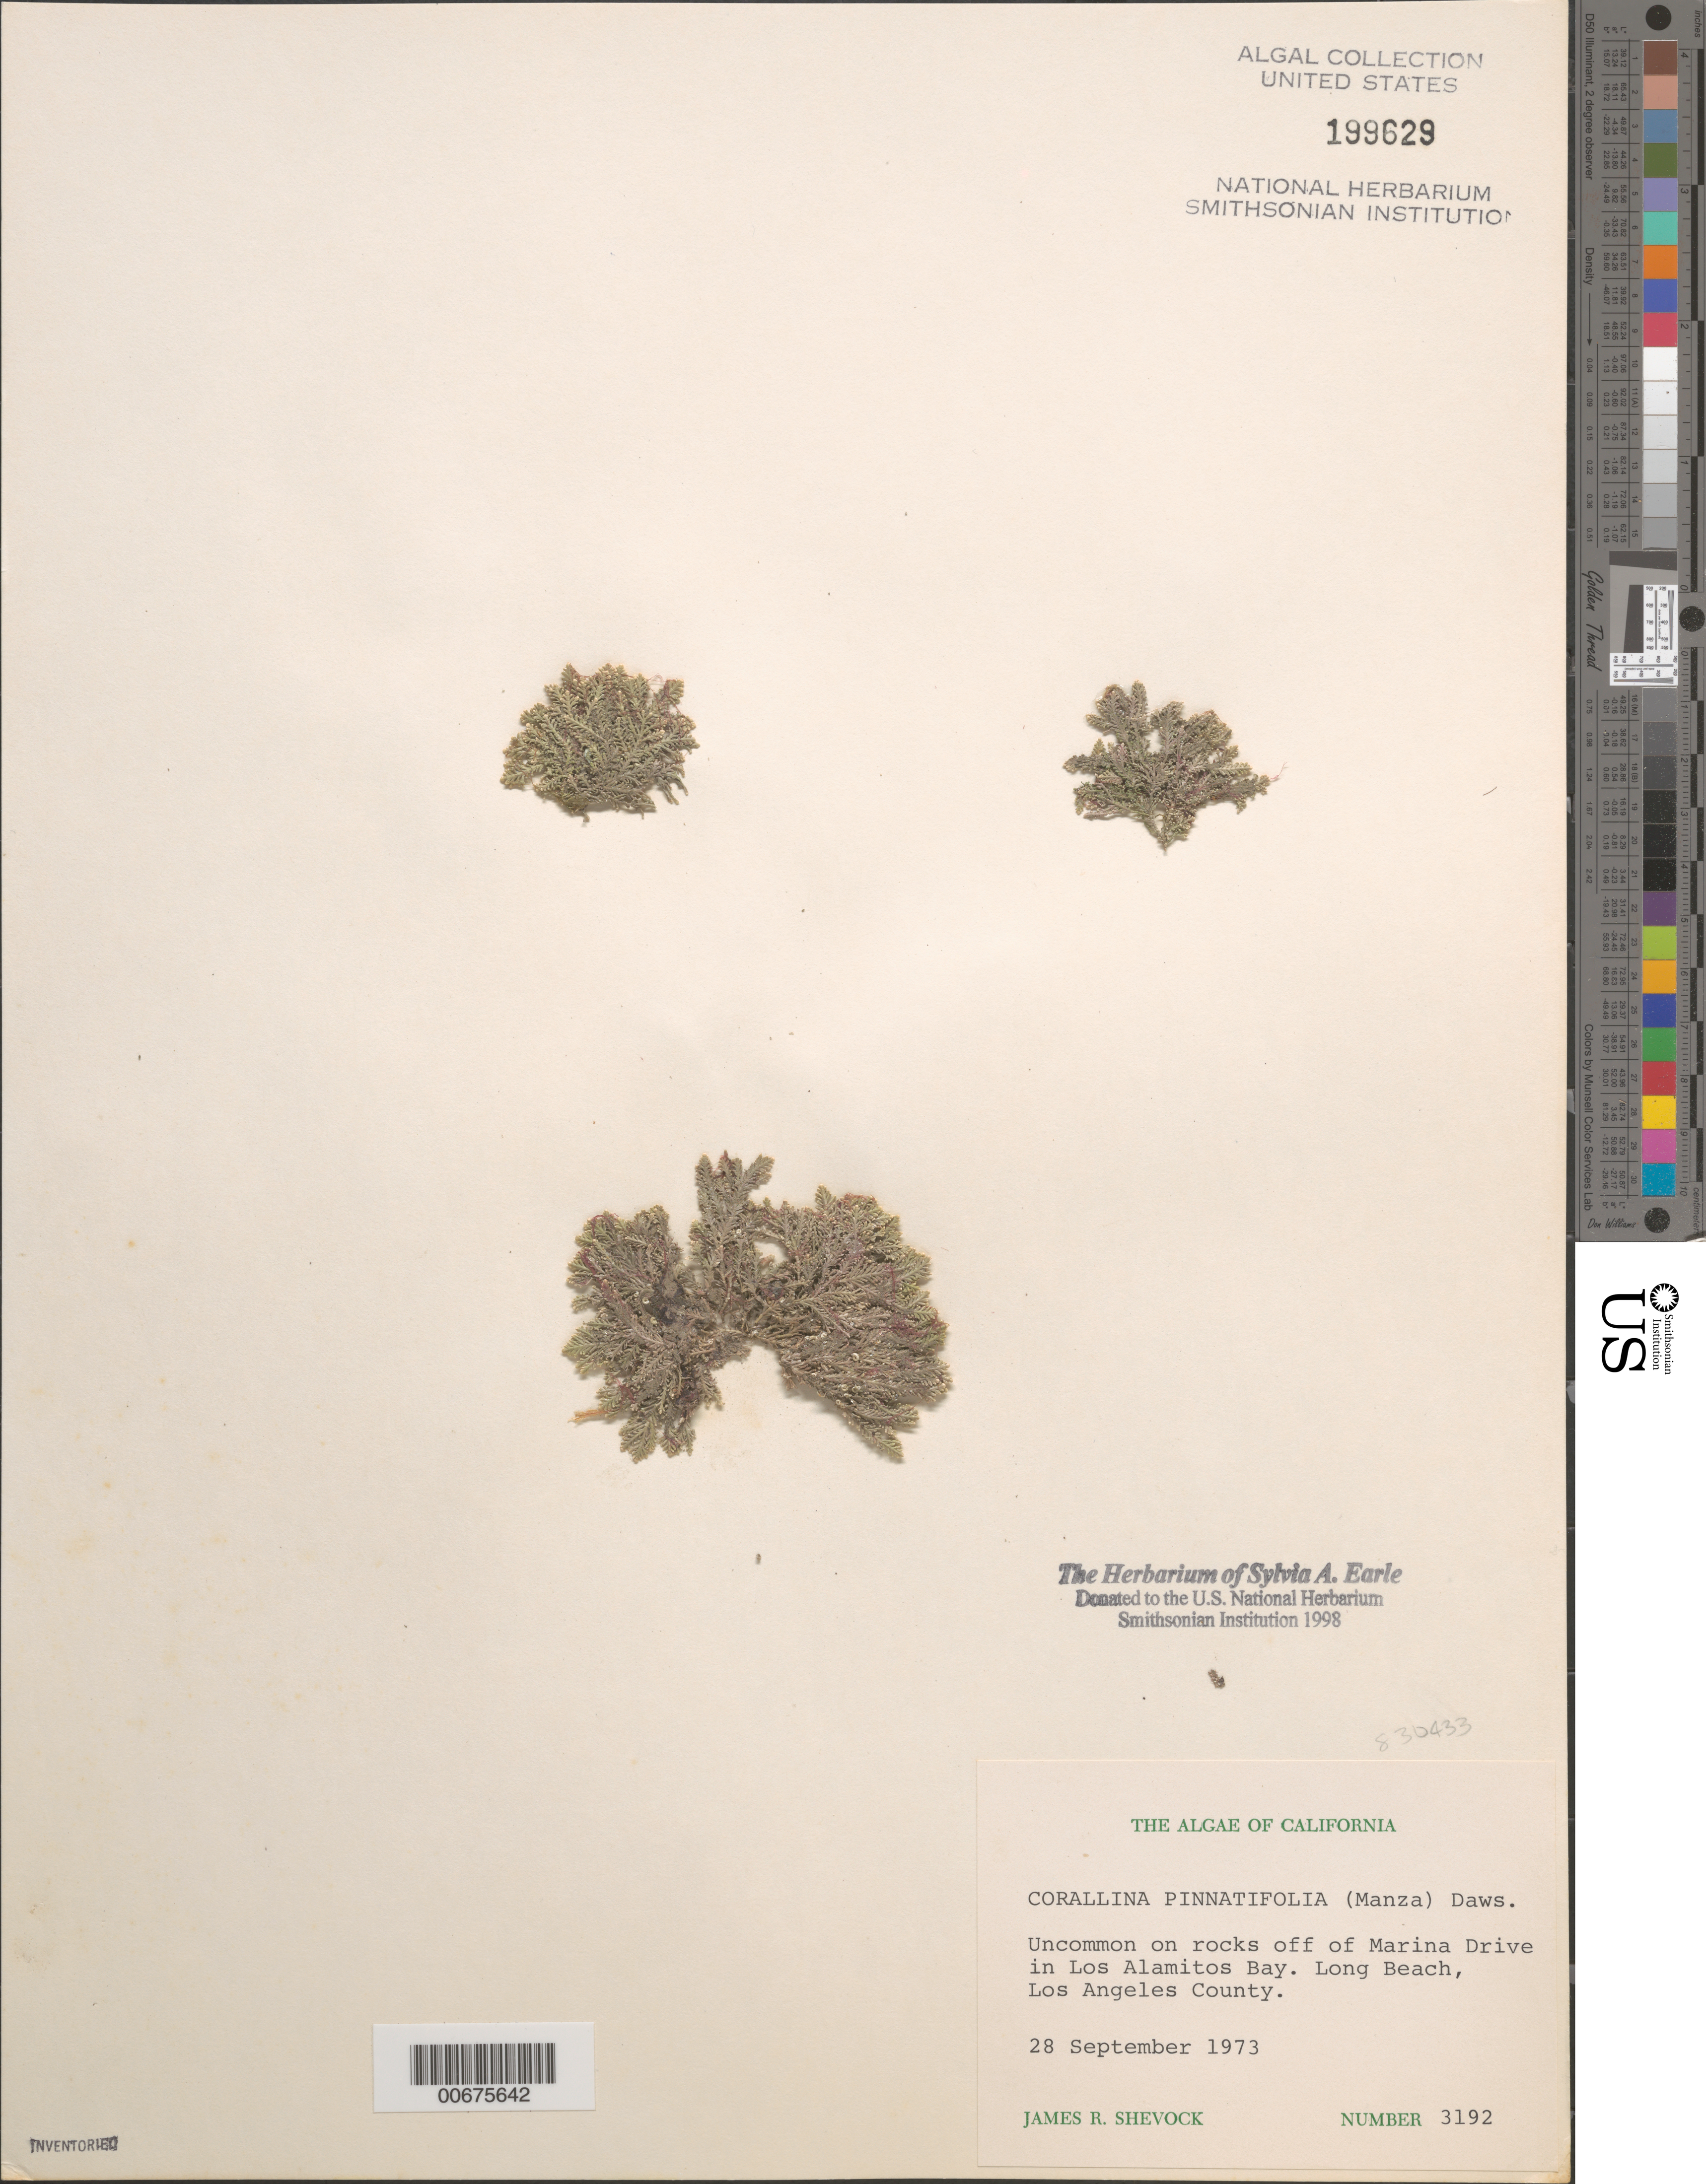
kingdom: Plantae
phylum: Rhodophyta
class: Florideophyceae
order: Corallinales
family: Corallinaceae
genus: Corallina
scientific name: Corallina berterii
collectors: J. R. Shevock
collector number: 3192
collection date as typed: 28 Sep 1973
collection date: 1973-09-28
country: United States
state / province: California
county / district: Los Angeles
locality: Los Alamitos Bay, off Marina Drive, Long Beach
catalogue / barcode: US 199629